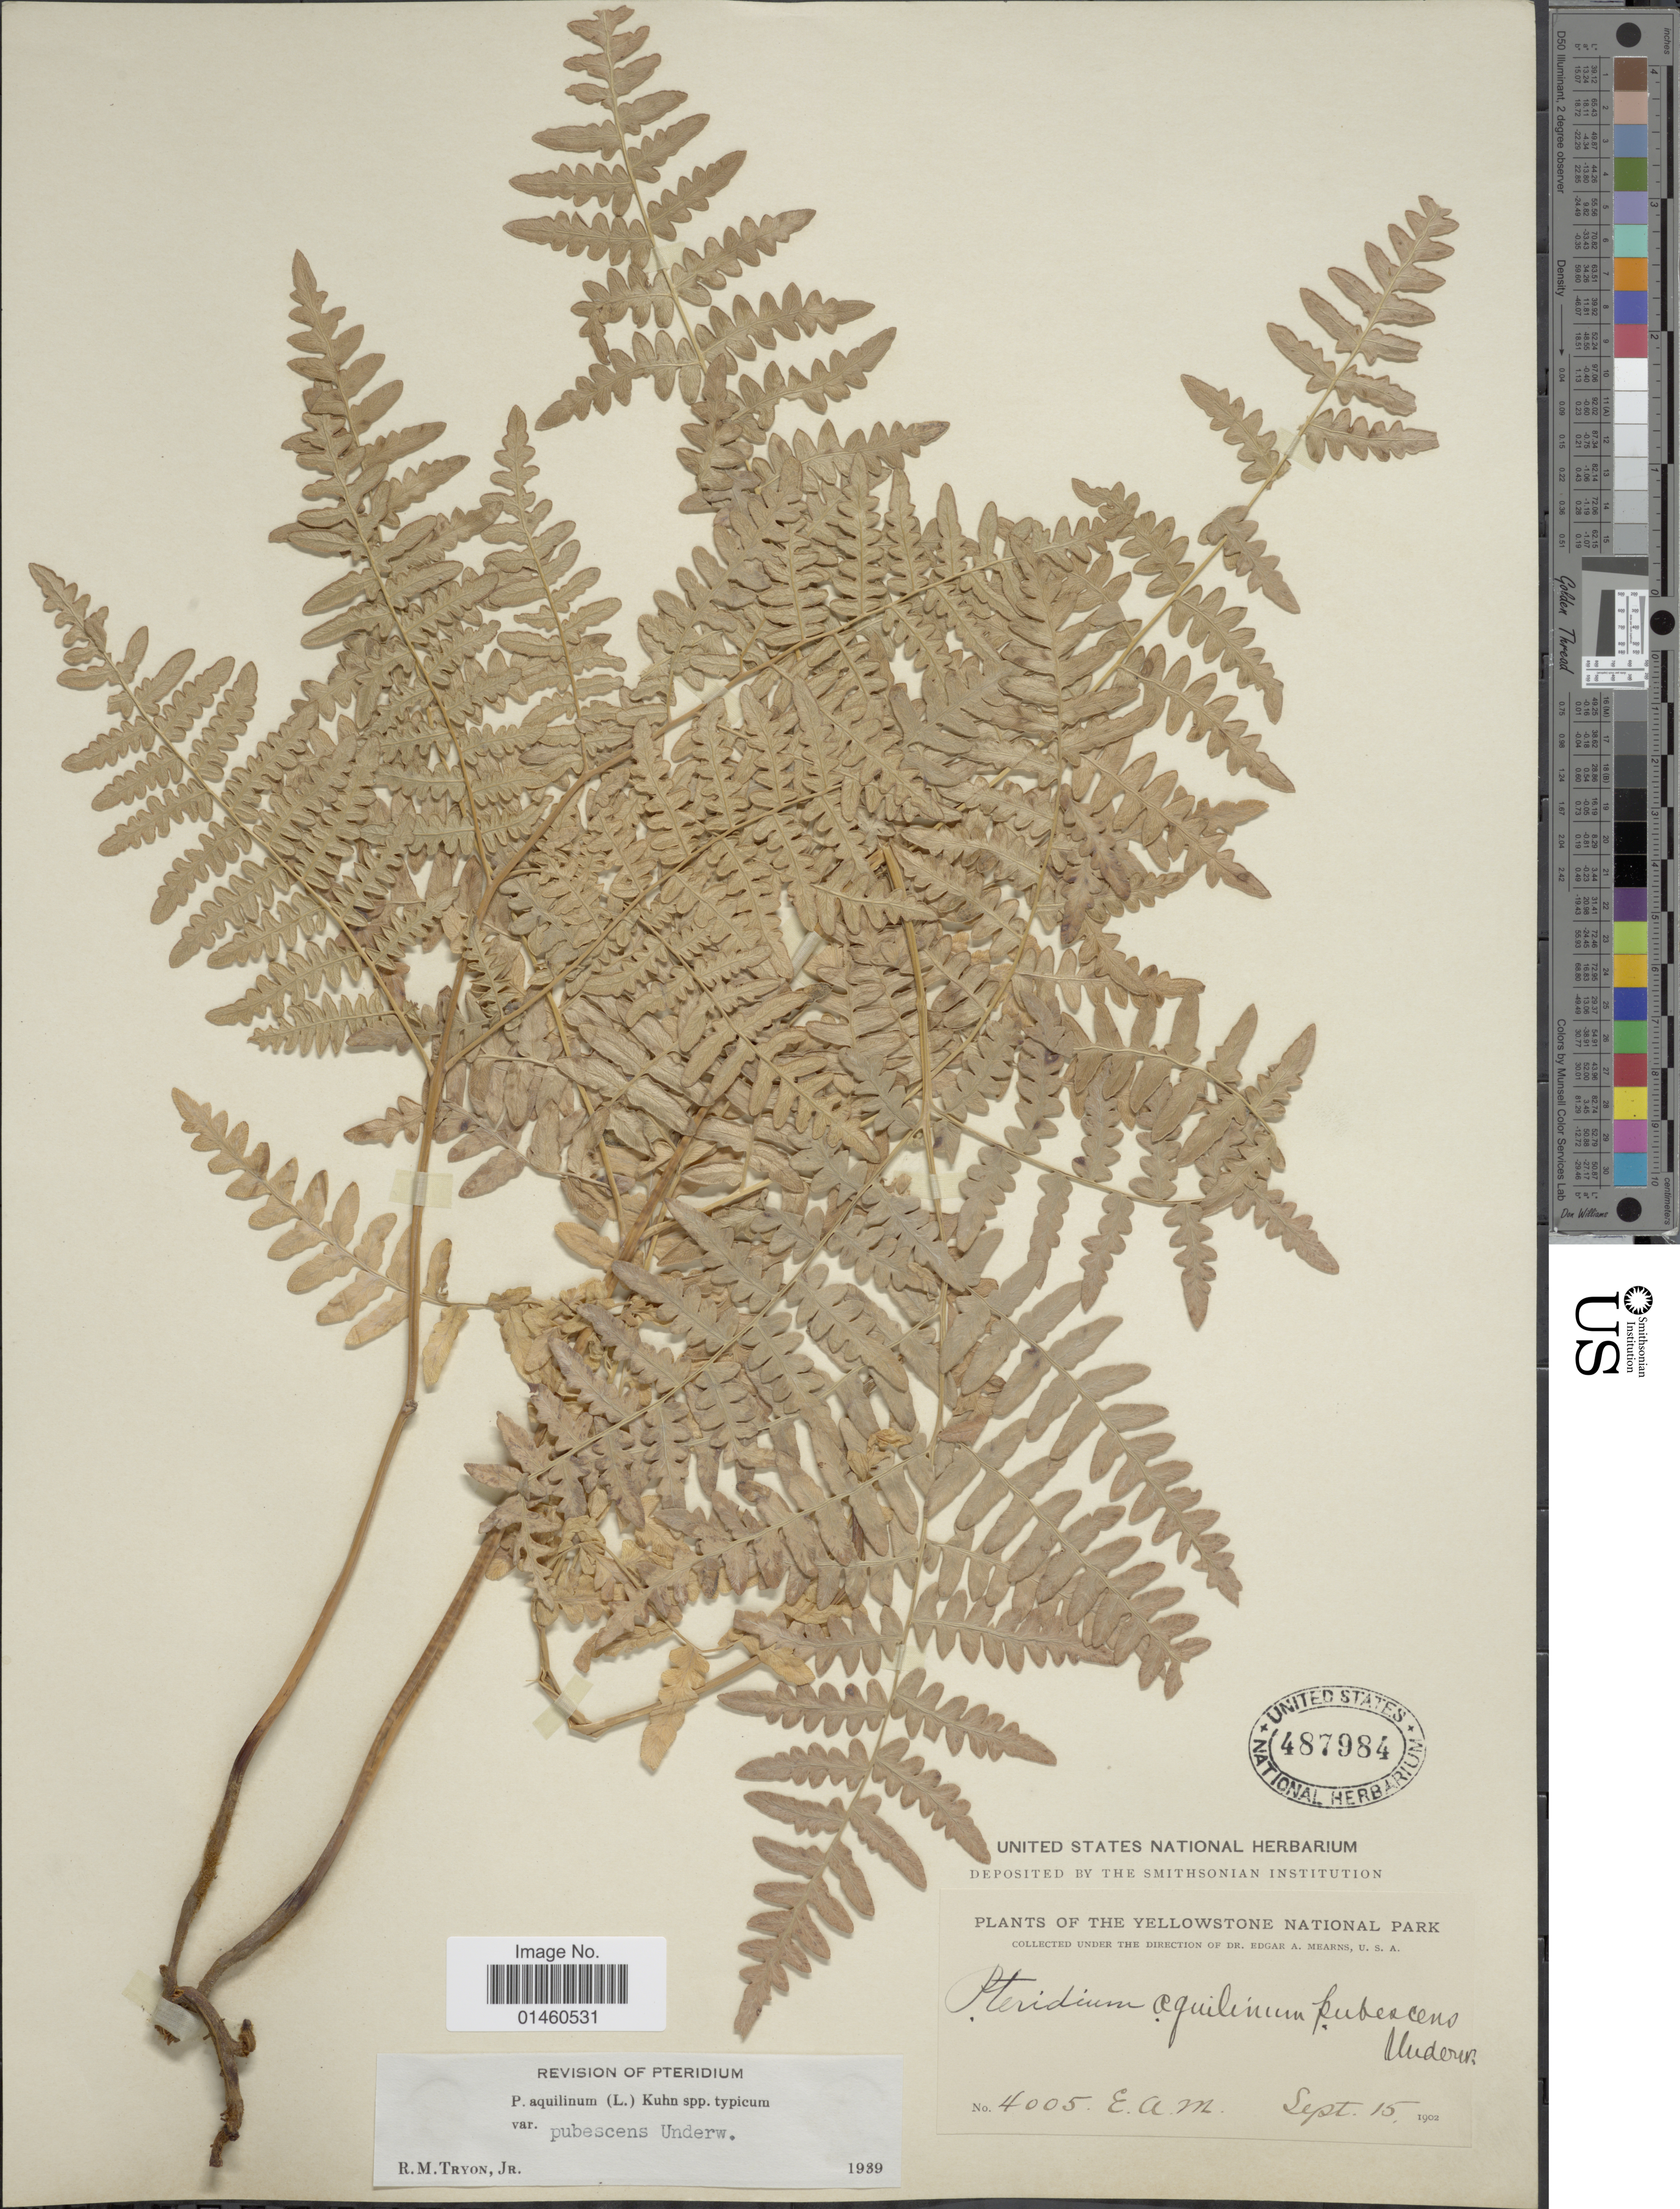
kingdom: Plantae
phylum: Tracheophyta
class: Polypodiopsida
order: Polypodiales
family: Dennstaedtiaceae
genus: Pteridium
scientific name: Pteridium pubescens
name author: (Underw.) Christenh.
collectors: E. A. Mearns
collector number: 4005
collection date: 1902-09-15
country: United States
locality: Yellowstone Park.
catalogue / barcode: US 487984